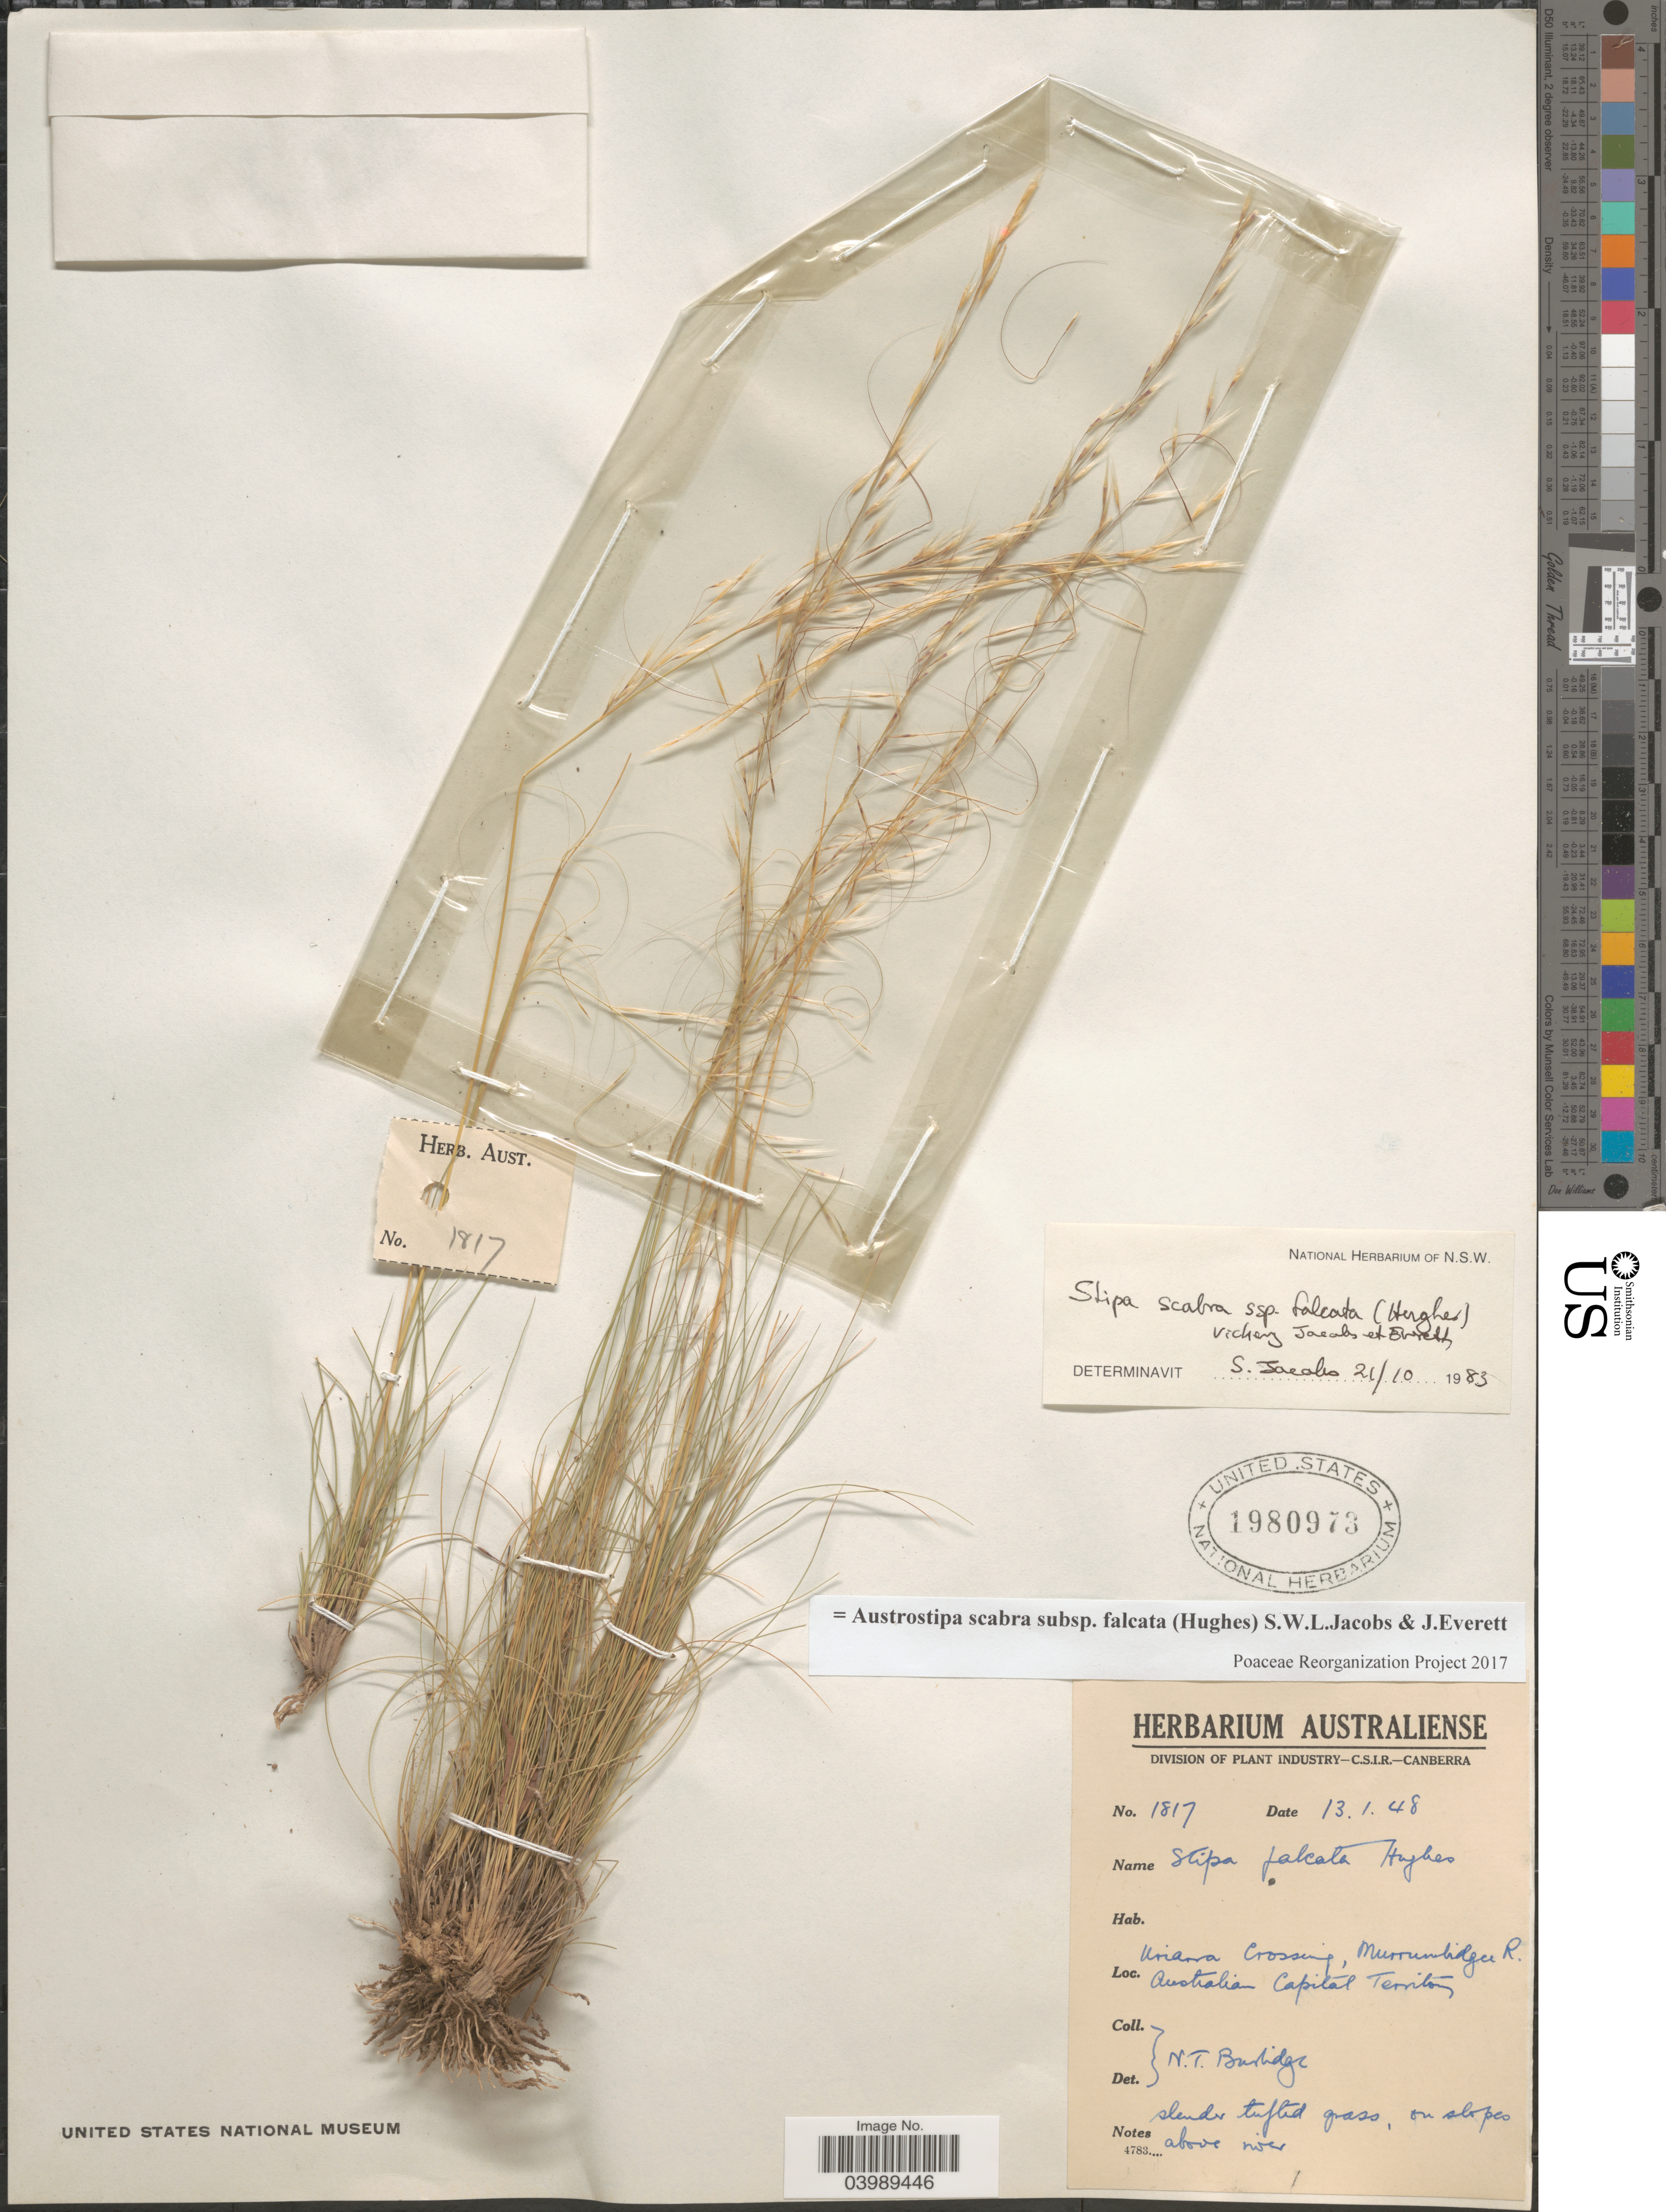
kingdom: Plantae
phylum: Tracheophyta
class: Liliopsida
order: Poales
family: Poaceae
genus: Austrostipa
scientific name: Austrostipa scabra subsp. falcata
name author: (Hughes) S.W.L. Jacobs & J. Everett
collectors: N. T. Burbidge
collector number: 1817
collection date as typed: Transcribed d/m/y: 13/1/48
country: Australia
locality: Uriarra Crossing, Murrumbidgee R. Australian Capital Territory.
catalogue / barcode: US 1980973